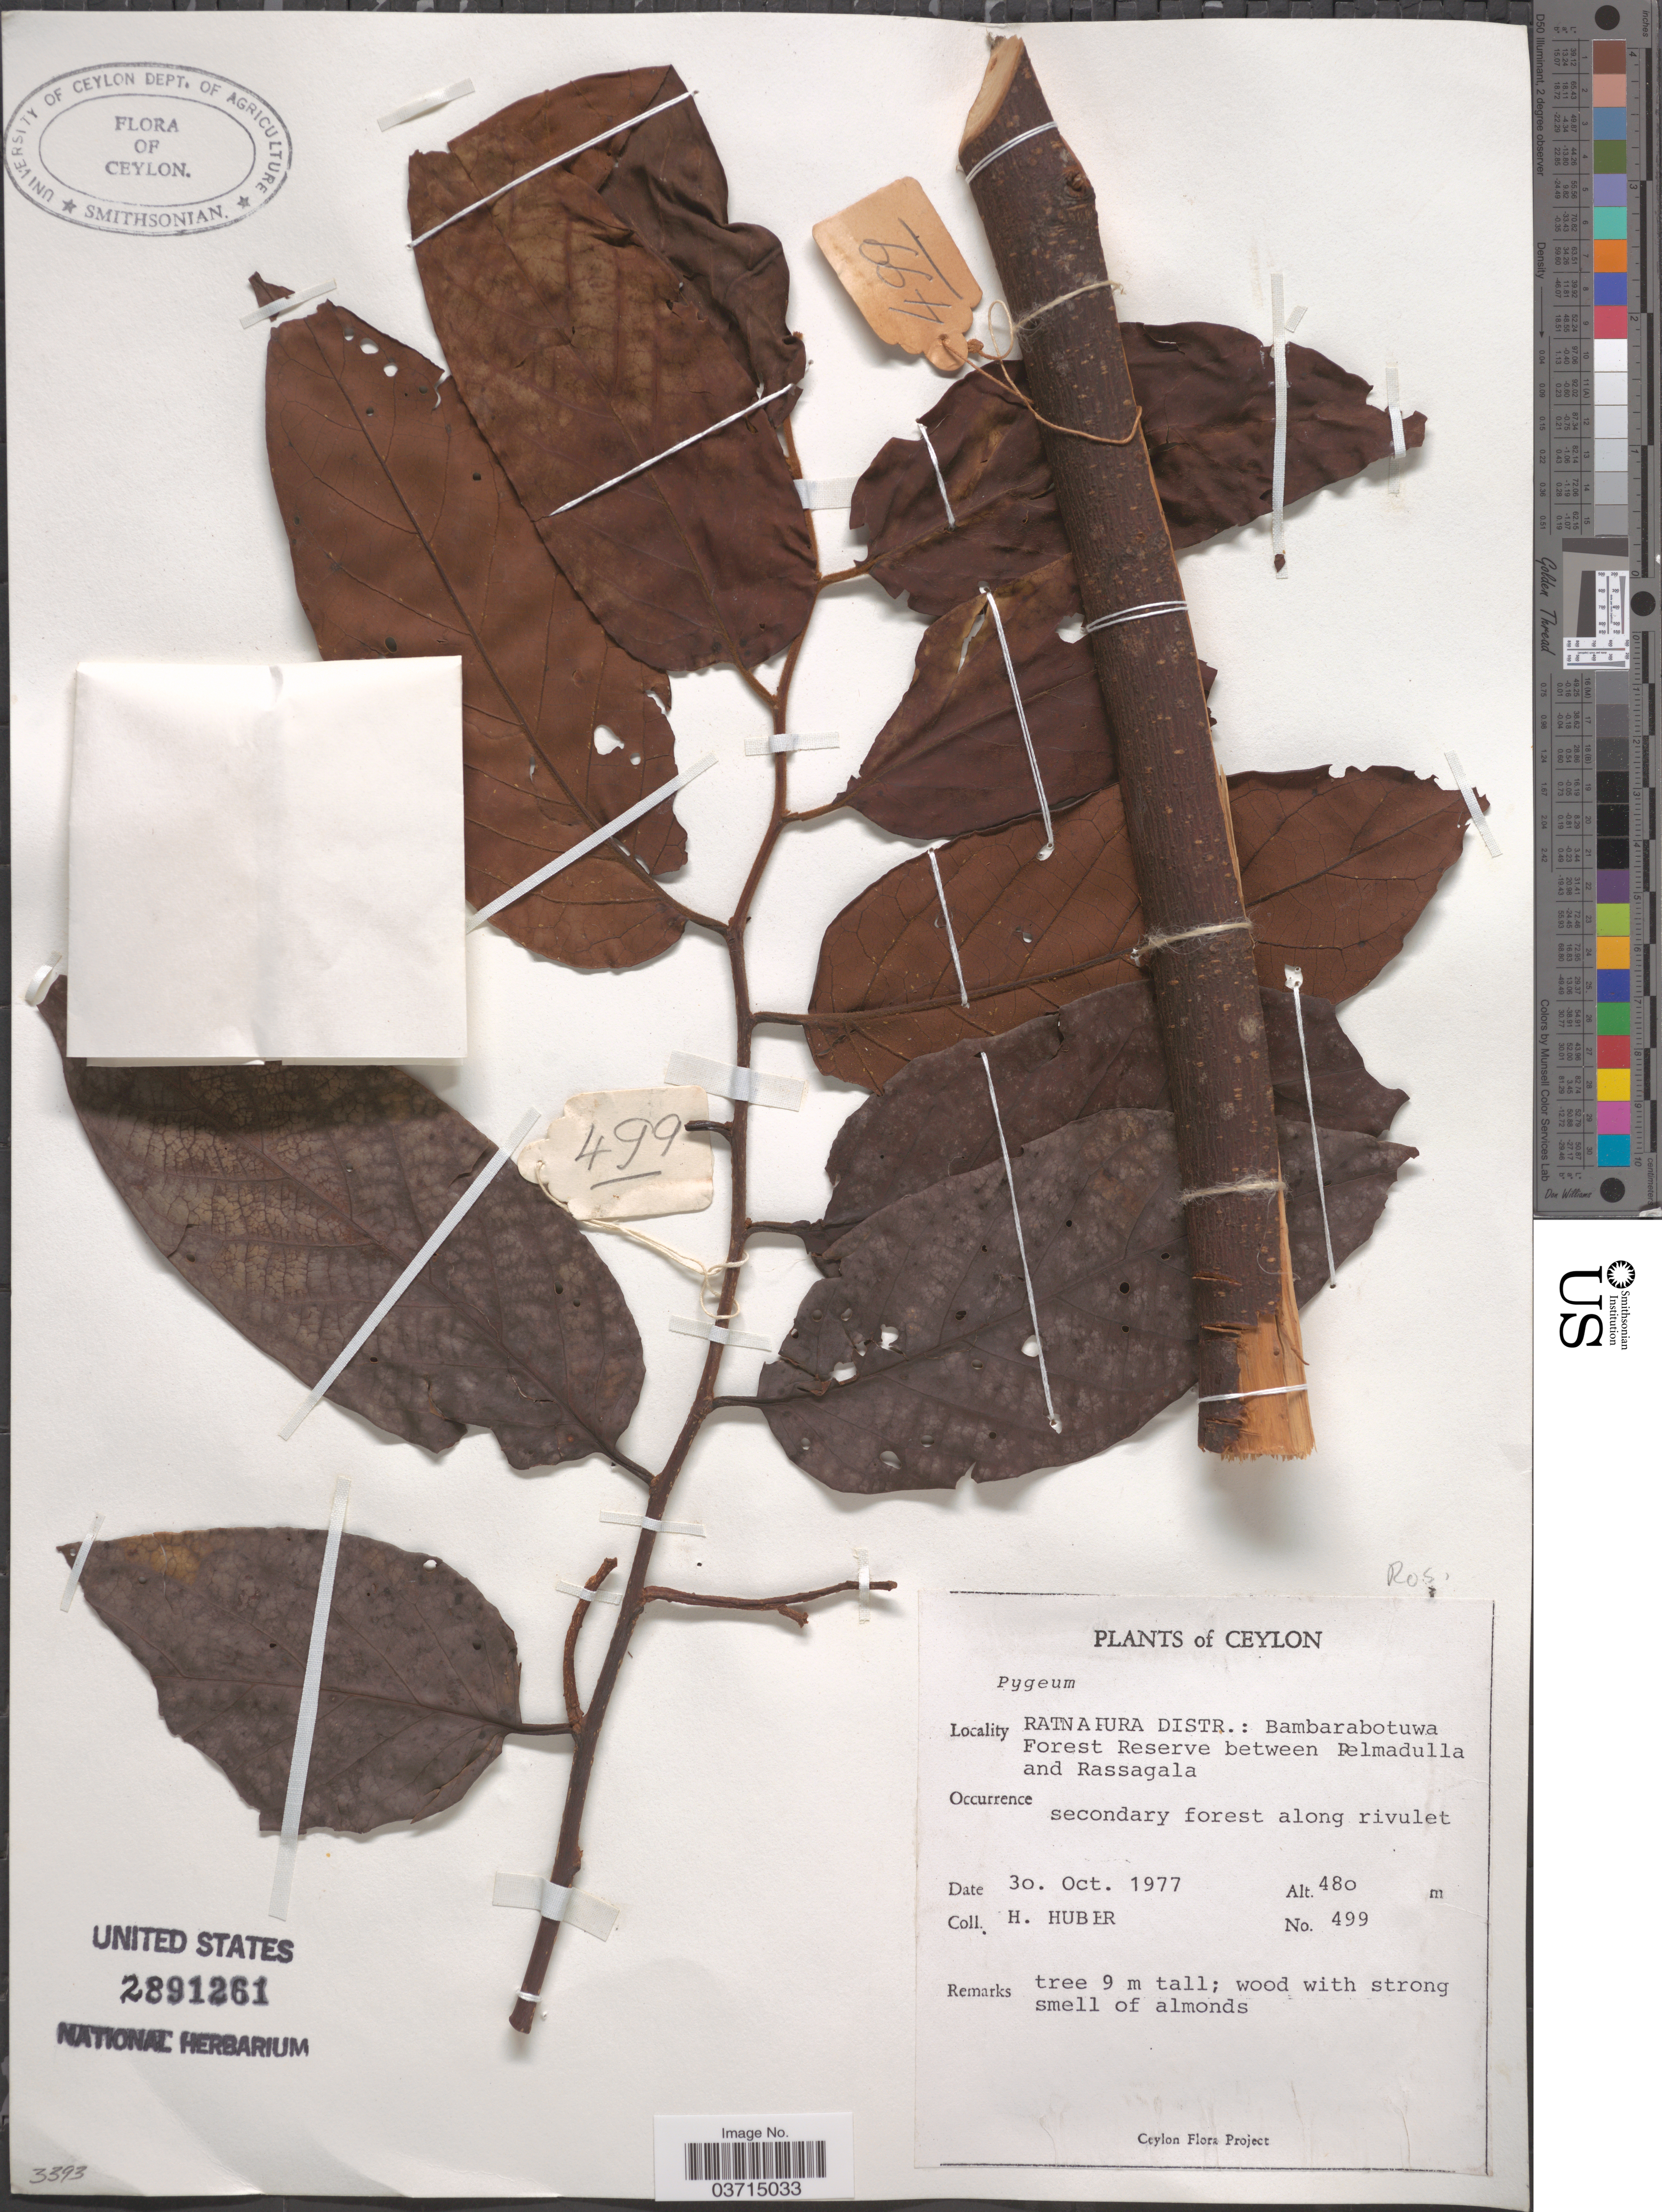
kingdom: Plantae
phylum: Tracheophyta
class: Magnoliopsida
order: Rosales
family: Rosaceae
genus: Prunus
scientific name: Prunus sp.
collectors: H. Huber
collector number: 499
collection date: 1977-10-30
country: Sri Lanka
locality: Ceylon. Ratnapura Distr.: Bambarabotuwa Forest Reserve between Pelmadulla and Rassagala.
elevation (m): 480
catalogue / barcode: US 2891261